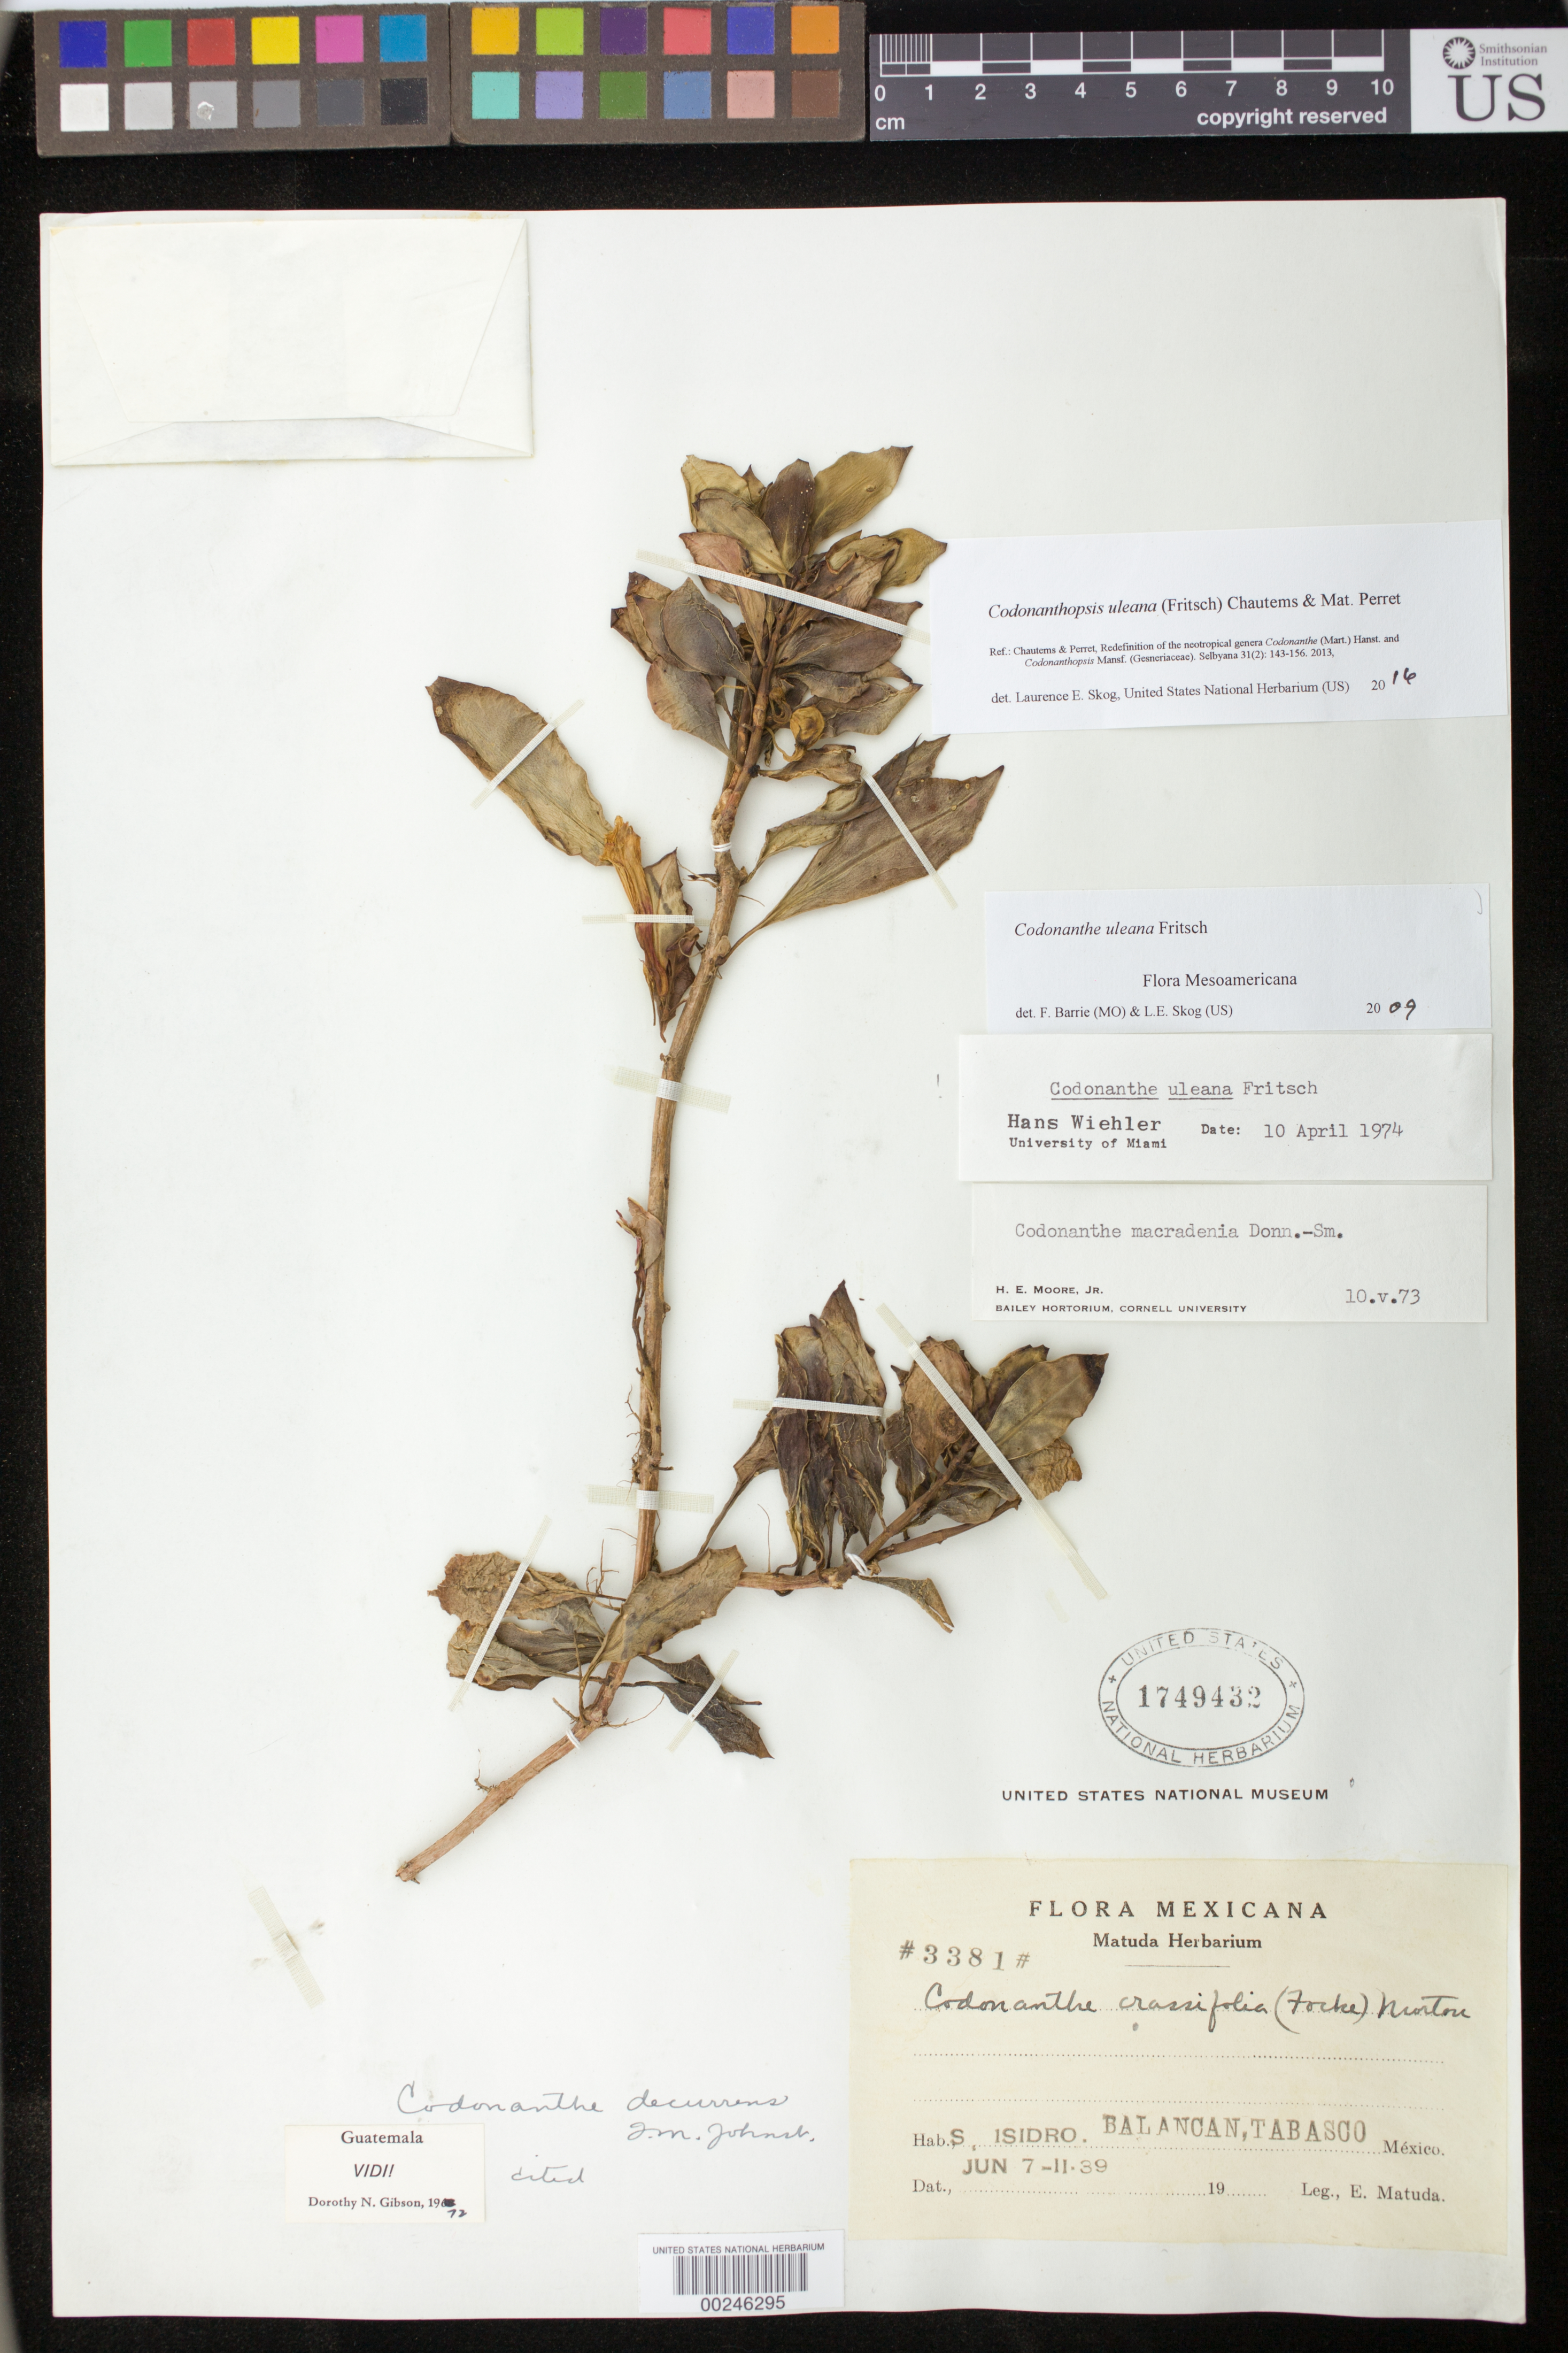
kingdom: Plantae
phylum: Tracheophyta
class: Magnoliopsida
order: Lamiales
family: Gesneriaceae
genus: Codonanthopsis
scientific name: Codonanthopsis uleana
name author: (Fritsch) Chautems & Mat.Perret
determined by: Skog, Laurence E.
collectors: E. Matuda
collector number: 3381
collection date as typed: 7-11 Jun 1939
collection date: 1939-06-07/1939-06-11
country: Mexico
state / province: Tabasco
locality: S. Isidro, Balancan, Tabasco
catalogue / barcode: US 1749432